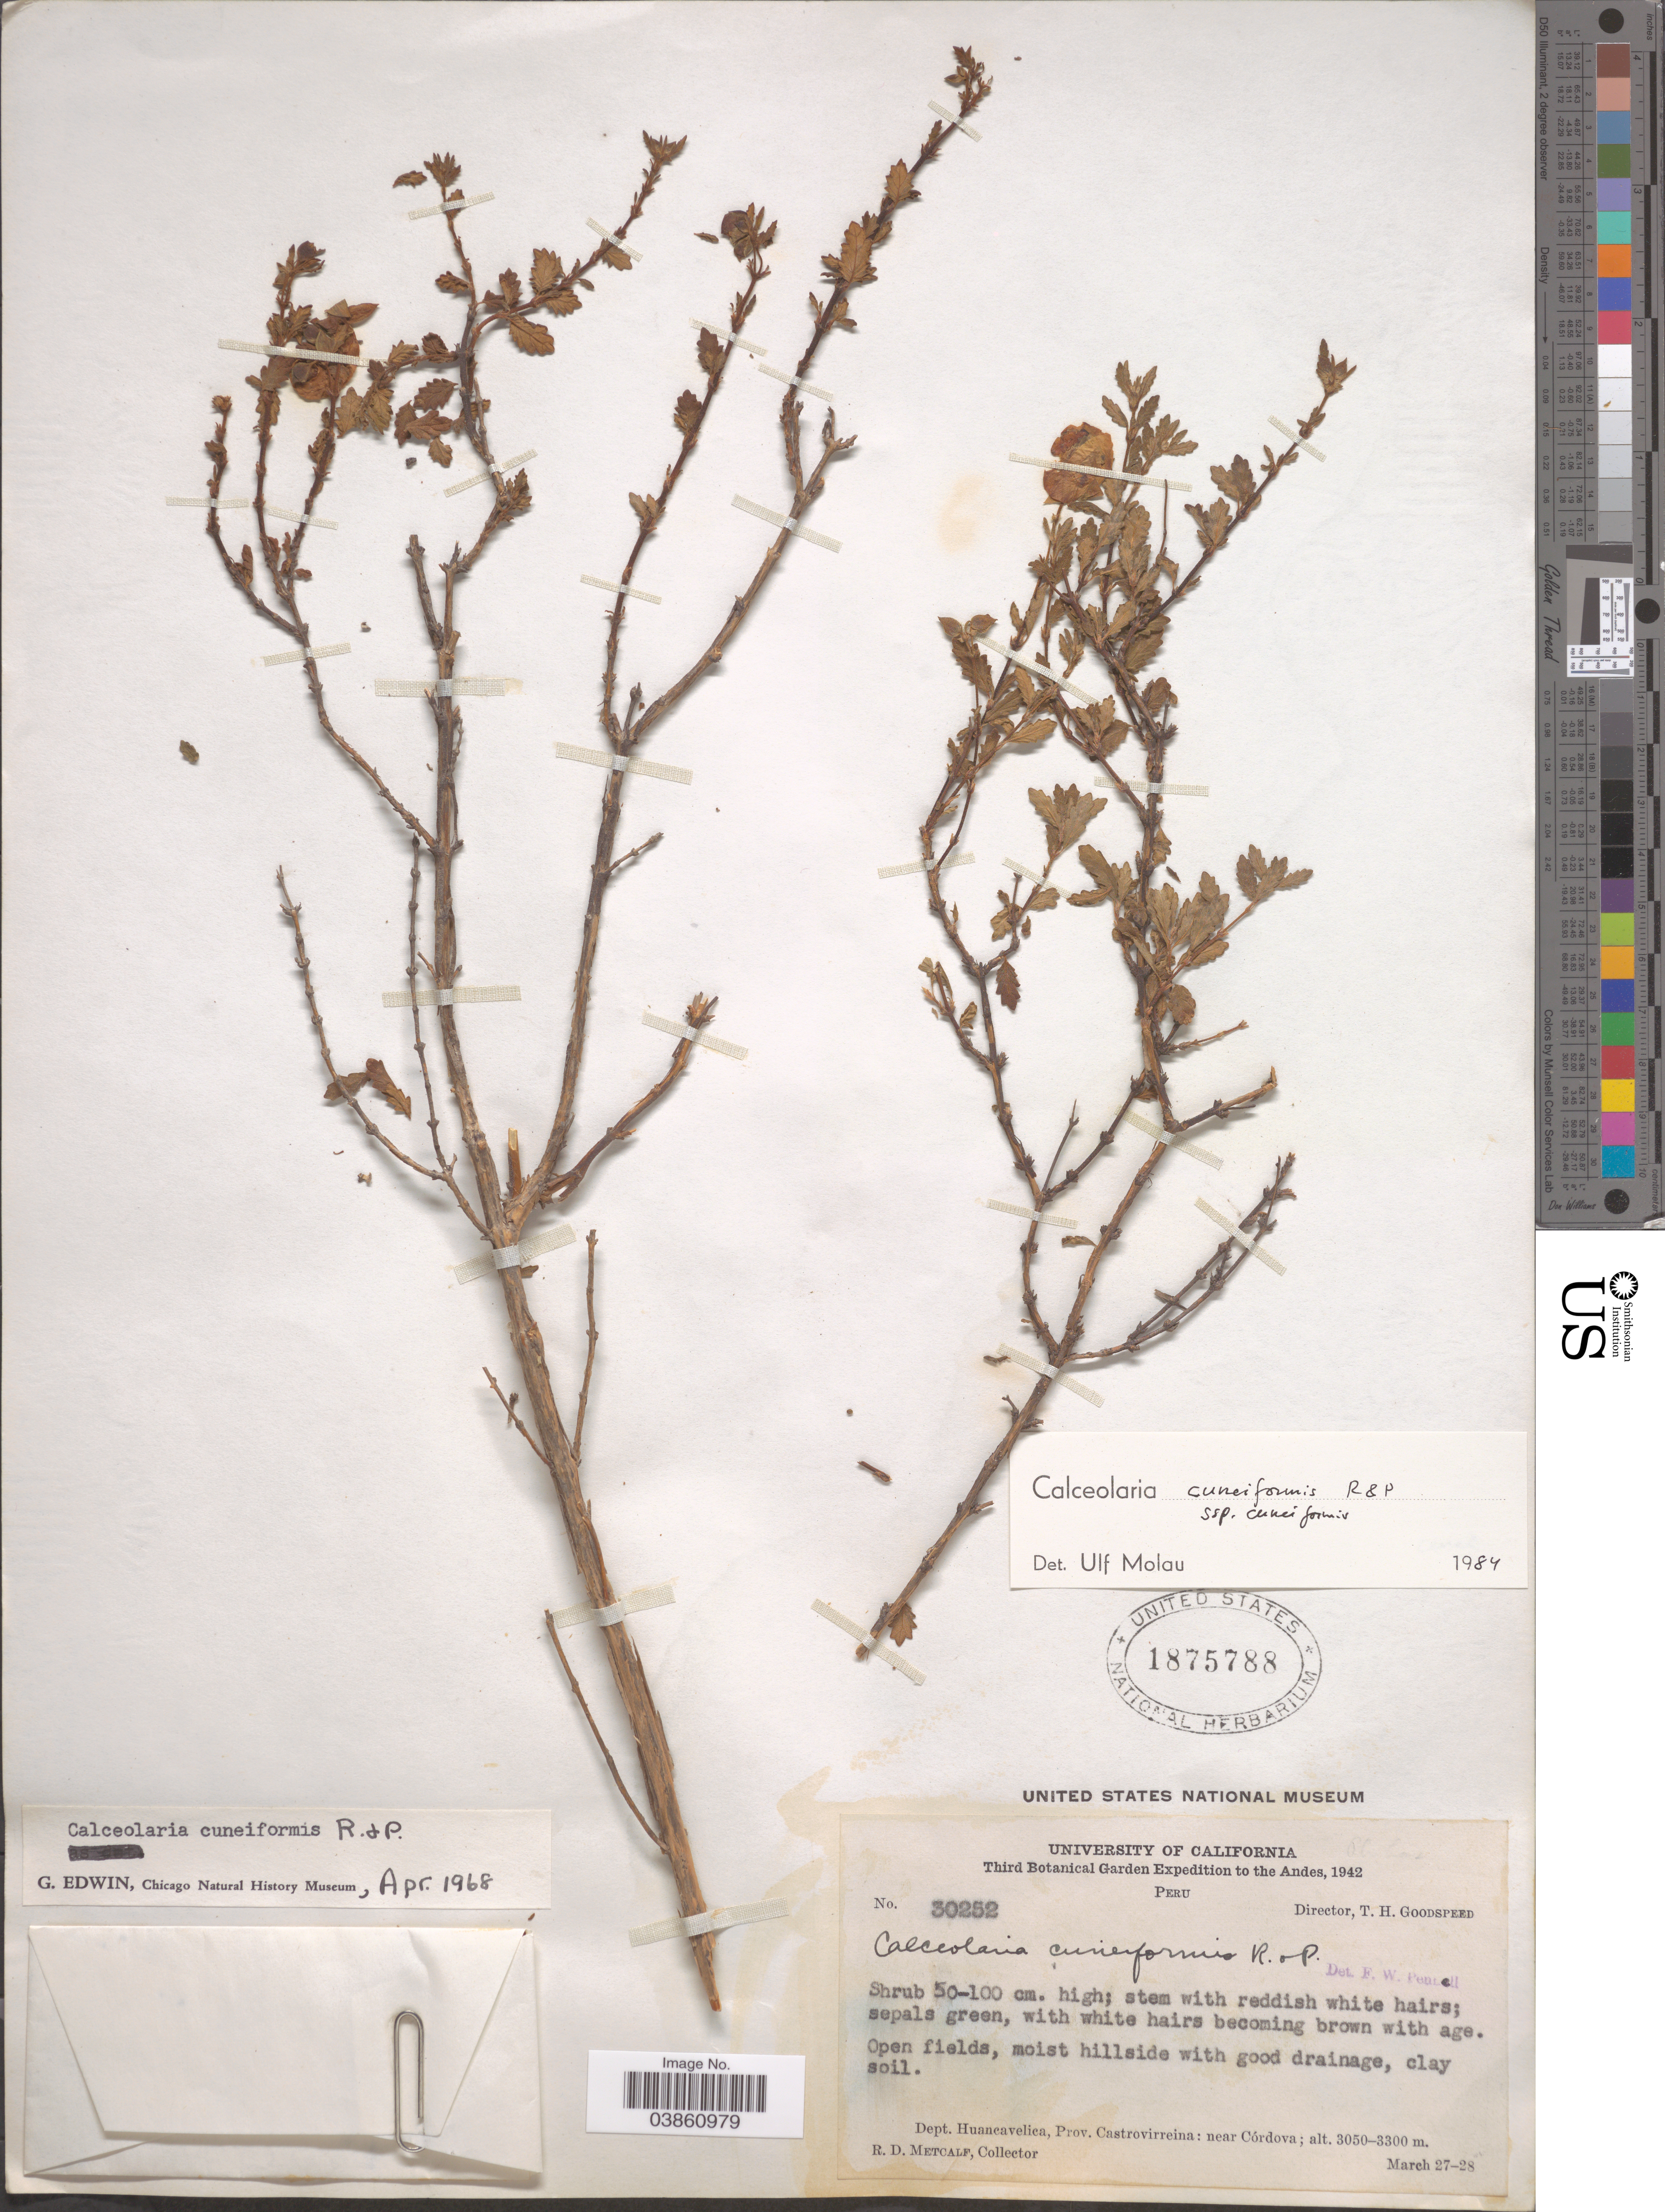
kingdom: Plantae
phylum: Tracheophyta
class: Magnoliopsida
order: Lamiales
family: Calceolariaceae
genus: Calceolaria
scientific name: Calceolaria cuneiformis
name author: Ruiz & Pav.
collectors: R. D. Metcalf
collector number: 30252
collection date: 1942-03-27/1942-03-28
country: Peru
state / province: Huancavelica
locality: The Andes. Dept. Huancavelica, Prov. Castrovirreina: near Córdova.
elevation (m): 3050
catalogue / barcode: US 1875788